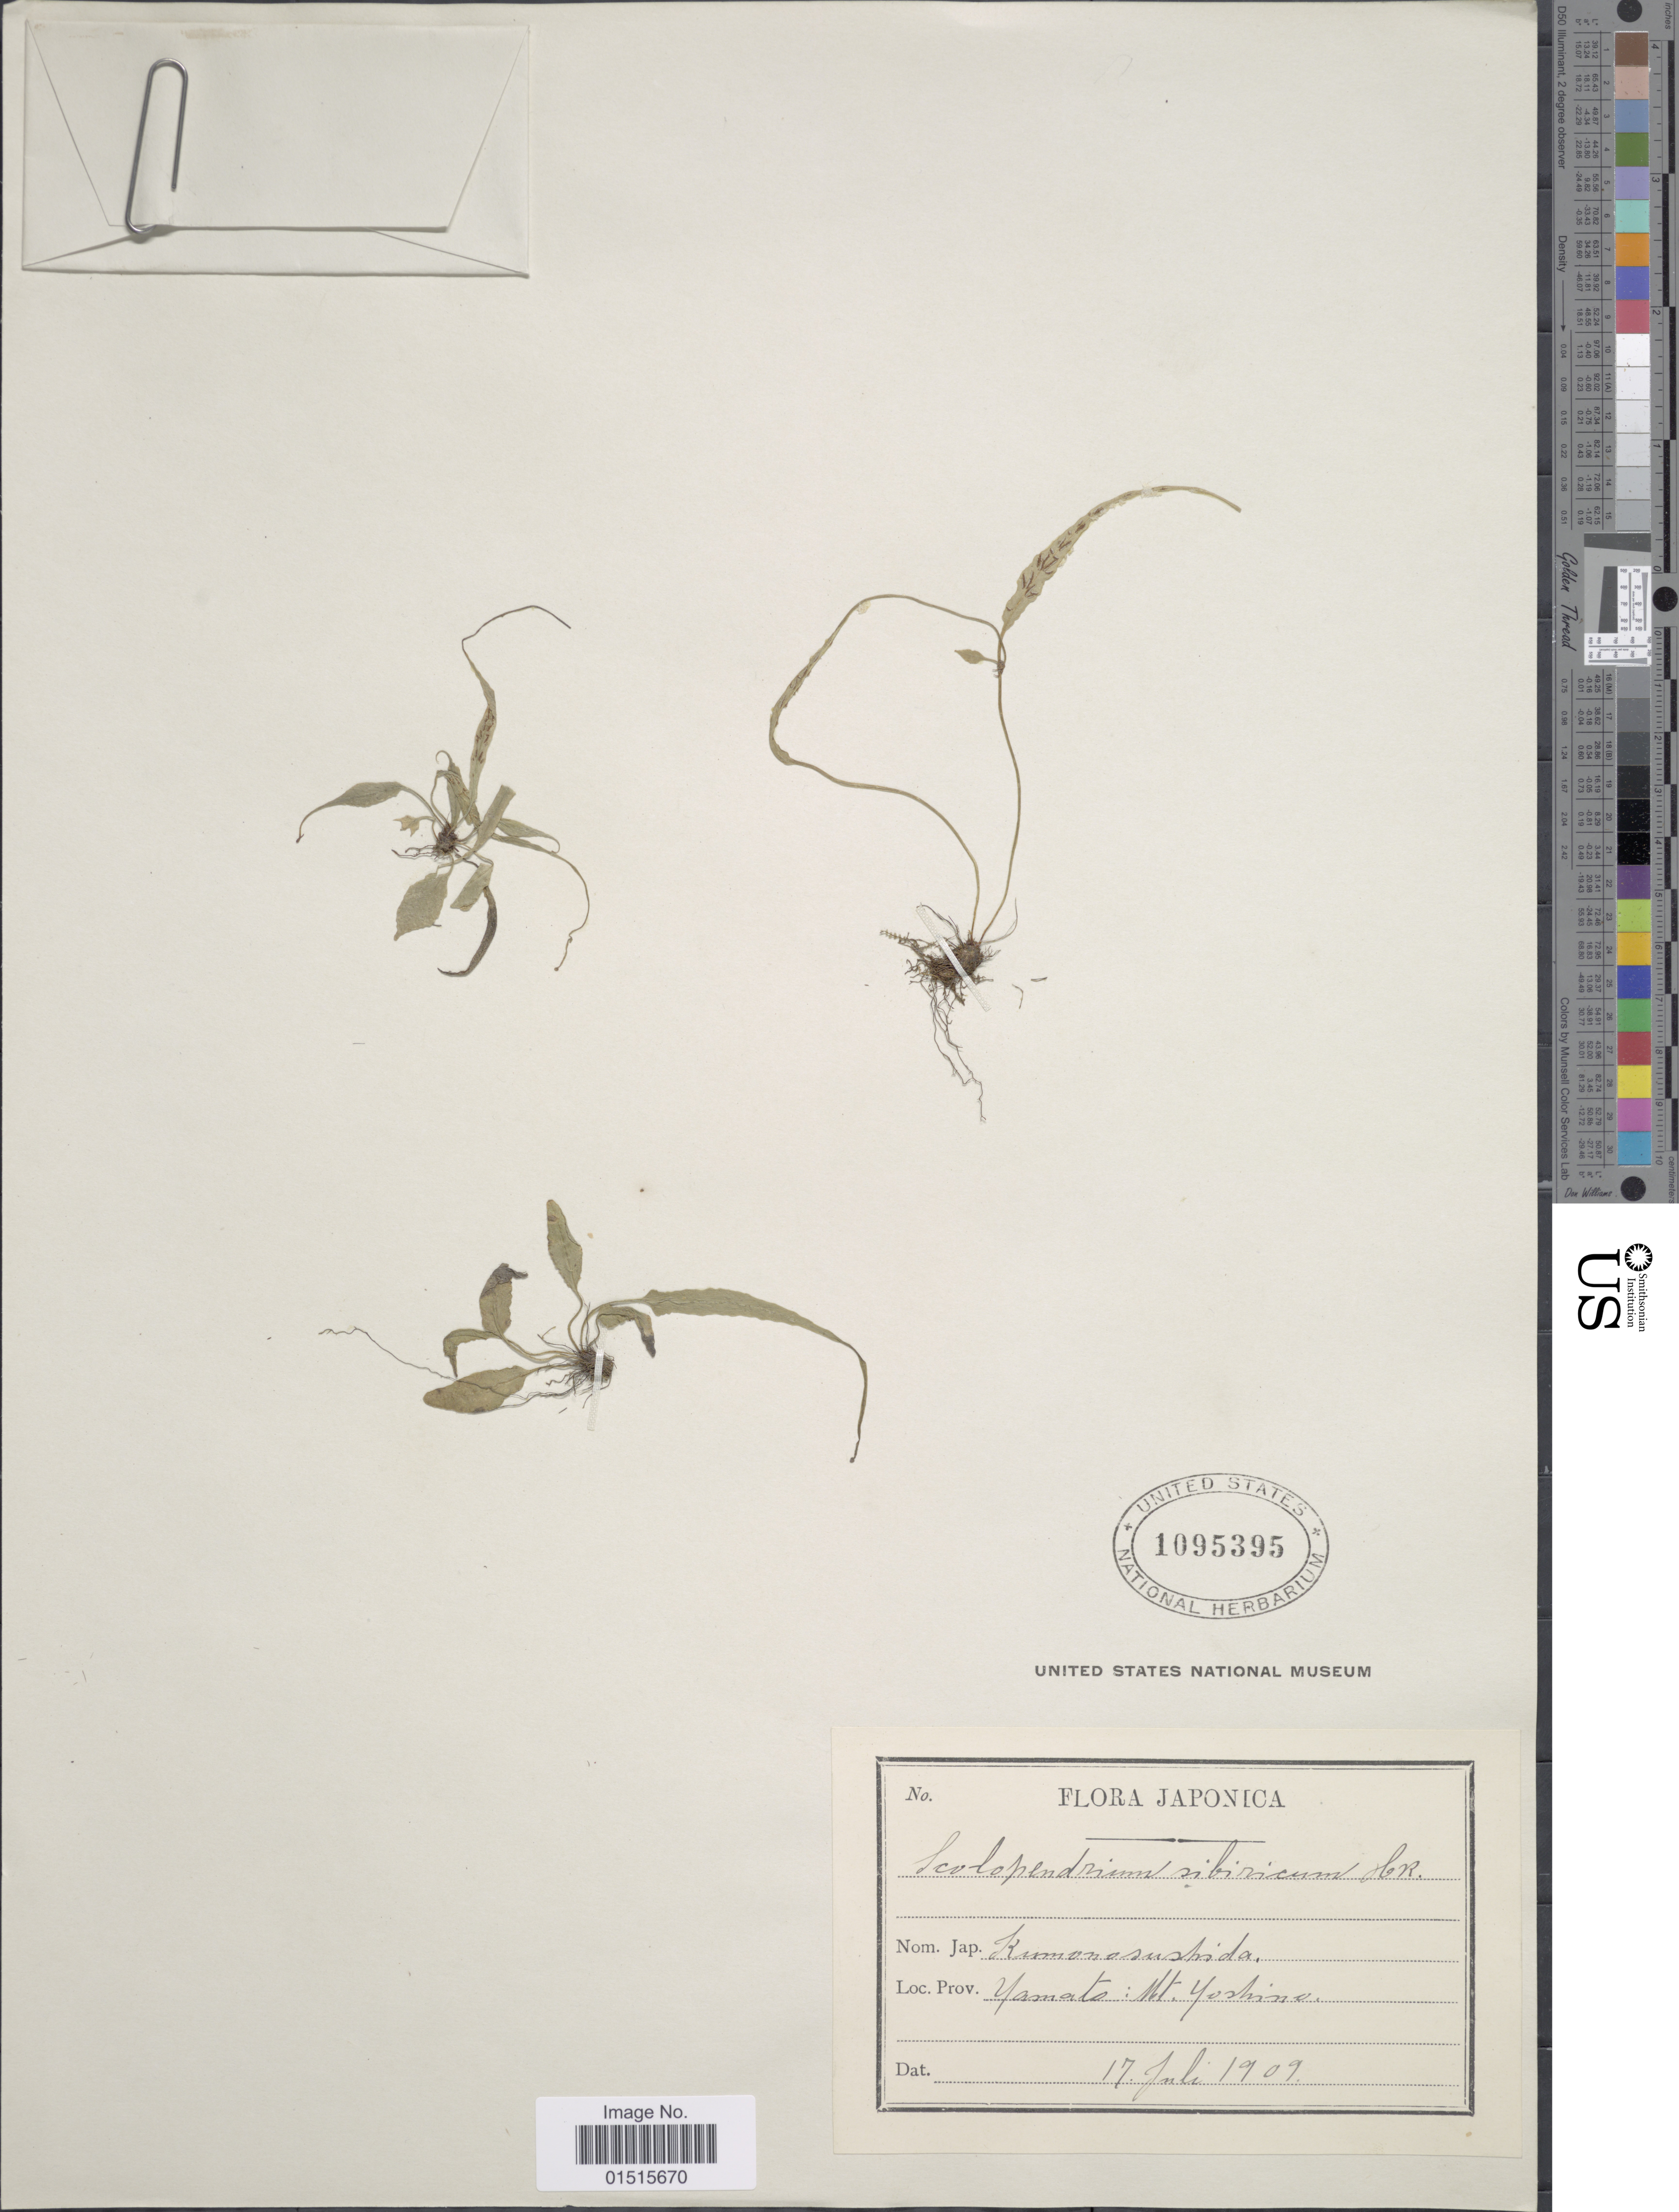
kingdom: Plantae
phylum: Tracheophyta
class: Polypodiopsida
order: Polypodiales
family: Aspleniaceae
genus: Asplenium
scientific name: Asplenium sibricus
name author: Rupr.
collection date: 1909-07-17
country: Japan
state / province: Nara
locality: Yamato: Mt. Yoshino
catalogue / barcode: US 1095395